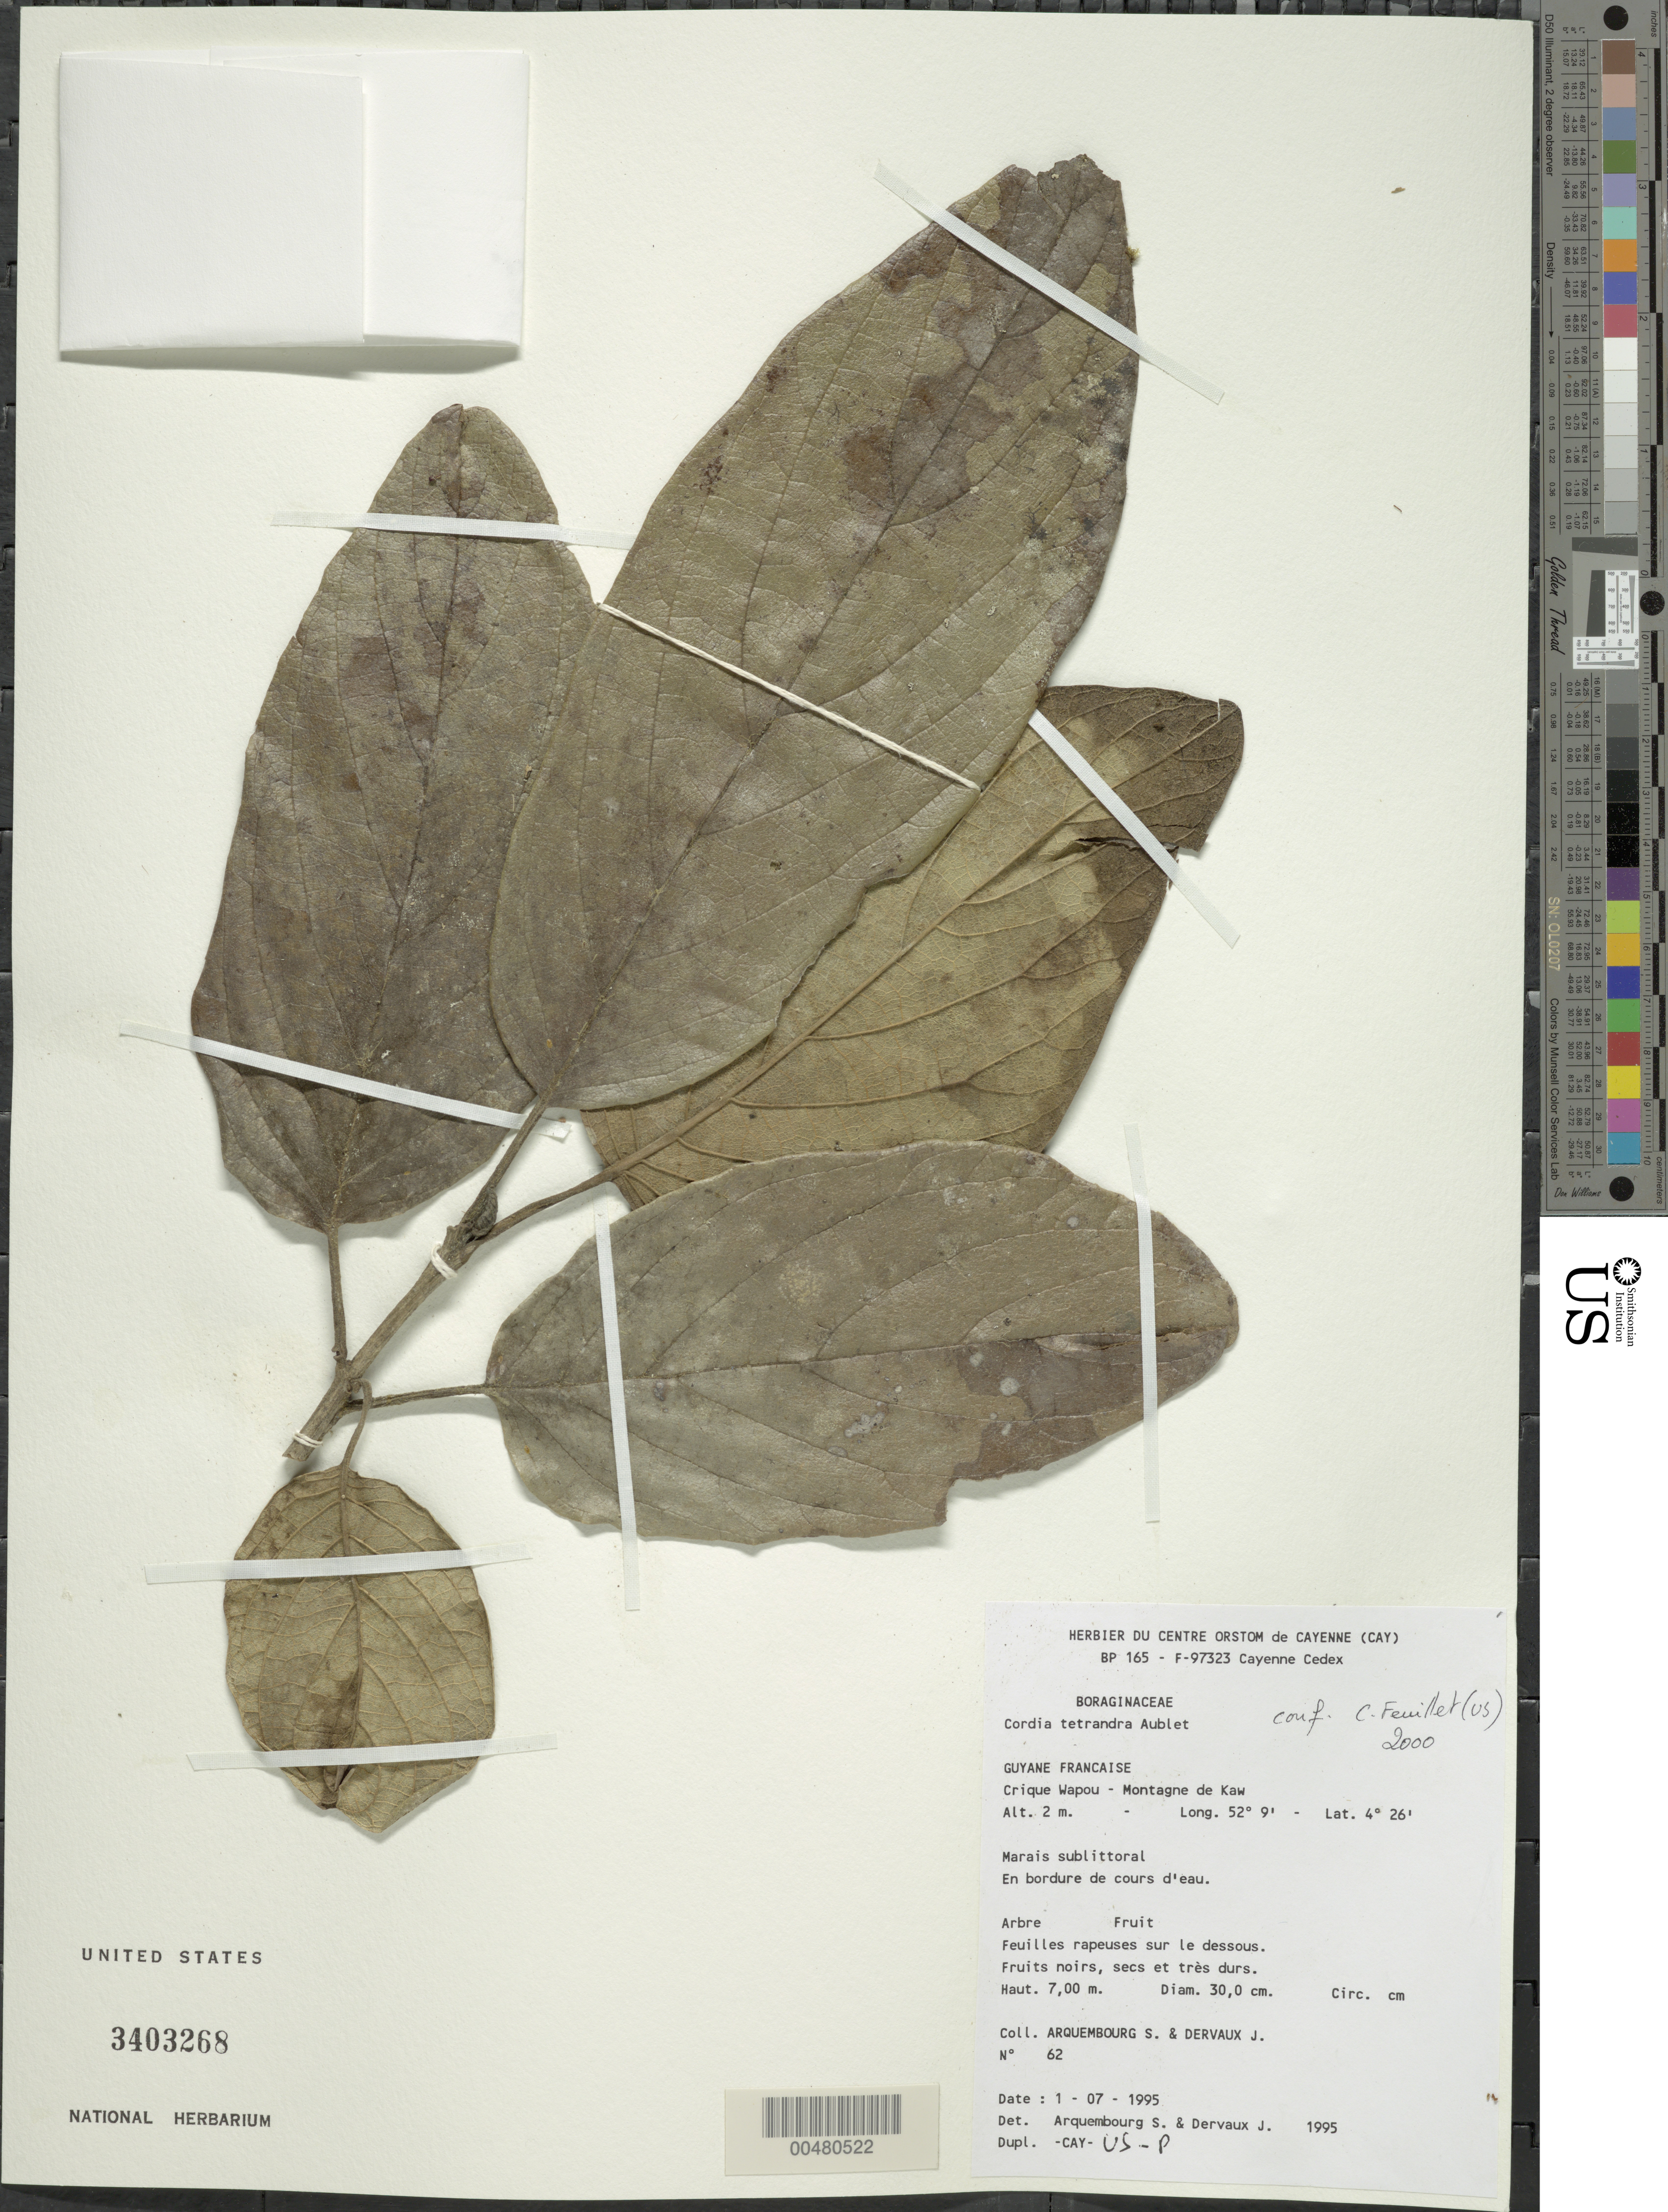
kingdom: Plantae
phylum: Tracheophyta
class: Magnoliopsida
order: Boraginales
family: Cordiaceae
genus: Cordia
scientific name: Cordia tetrandra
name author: Aubl.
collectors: S. Arquembourg & J. Dervaux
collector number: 62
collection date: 1995-07-01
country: French Guiana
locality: Guyane Francaise, Crique Wapou - Montagne de Kaw.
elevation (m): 2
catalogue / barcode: US 3403268